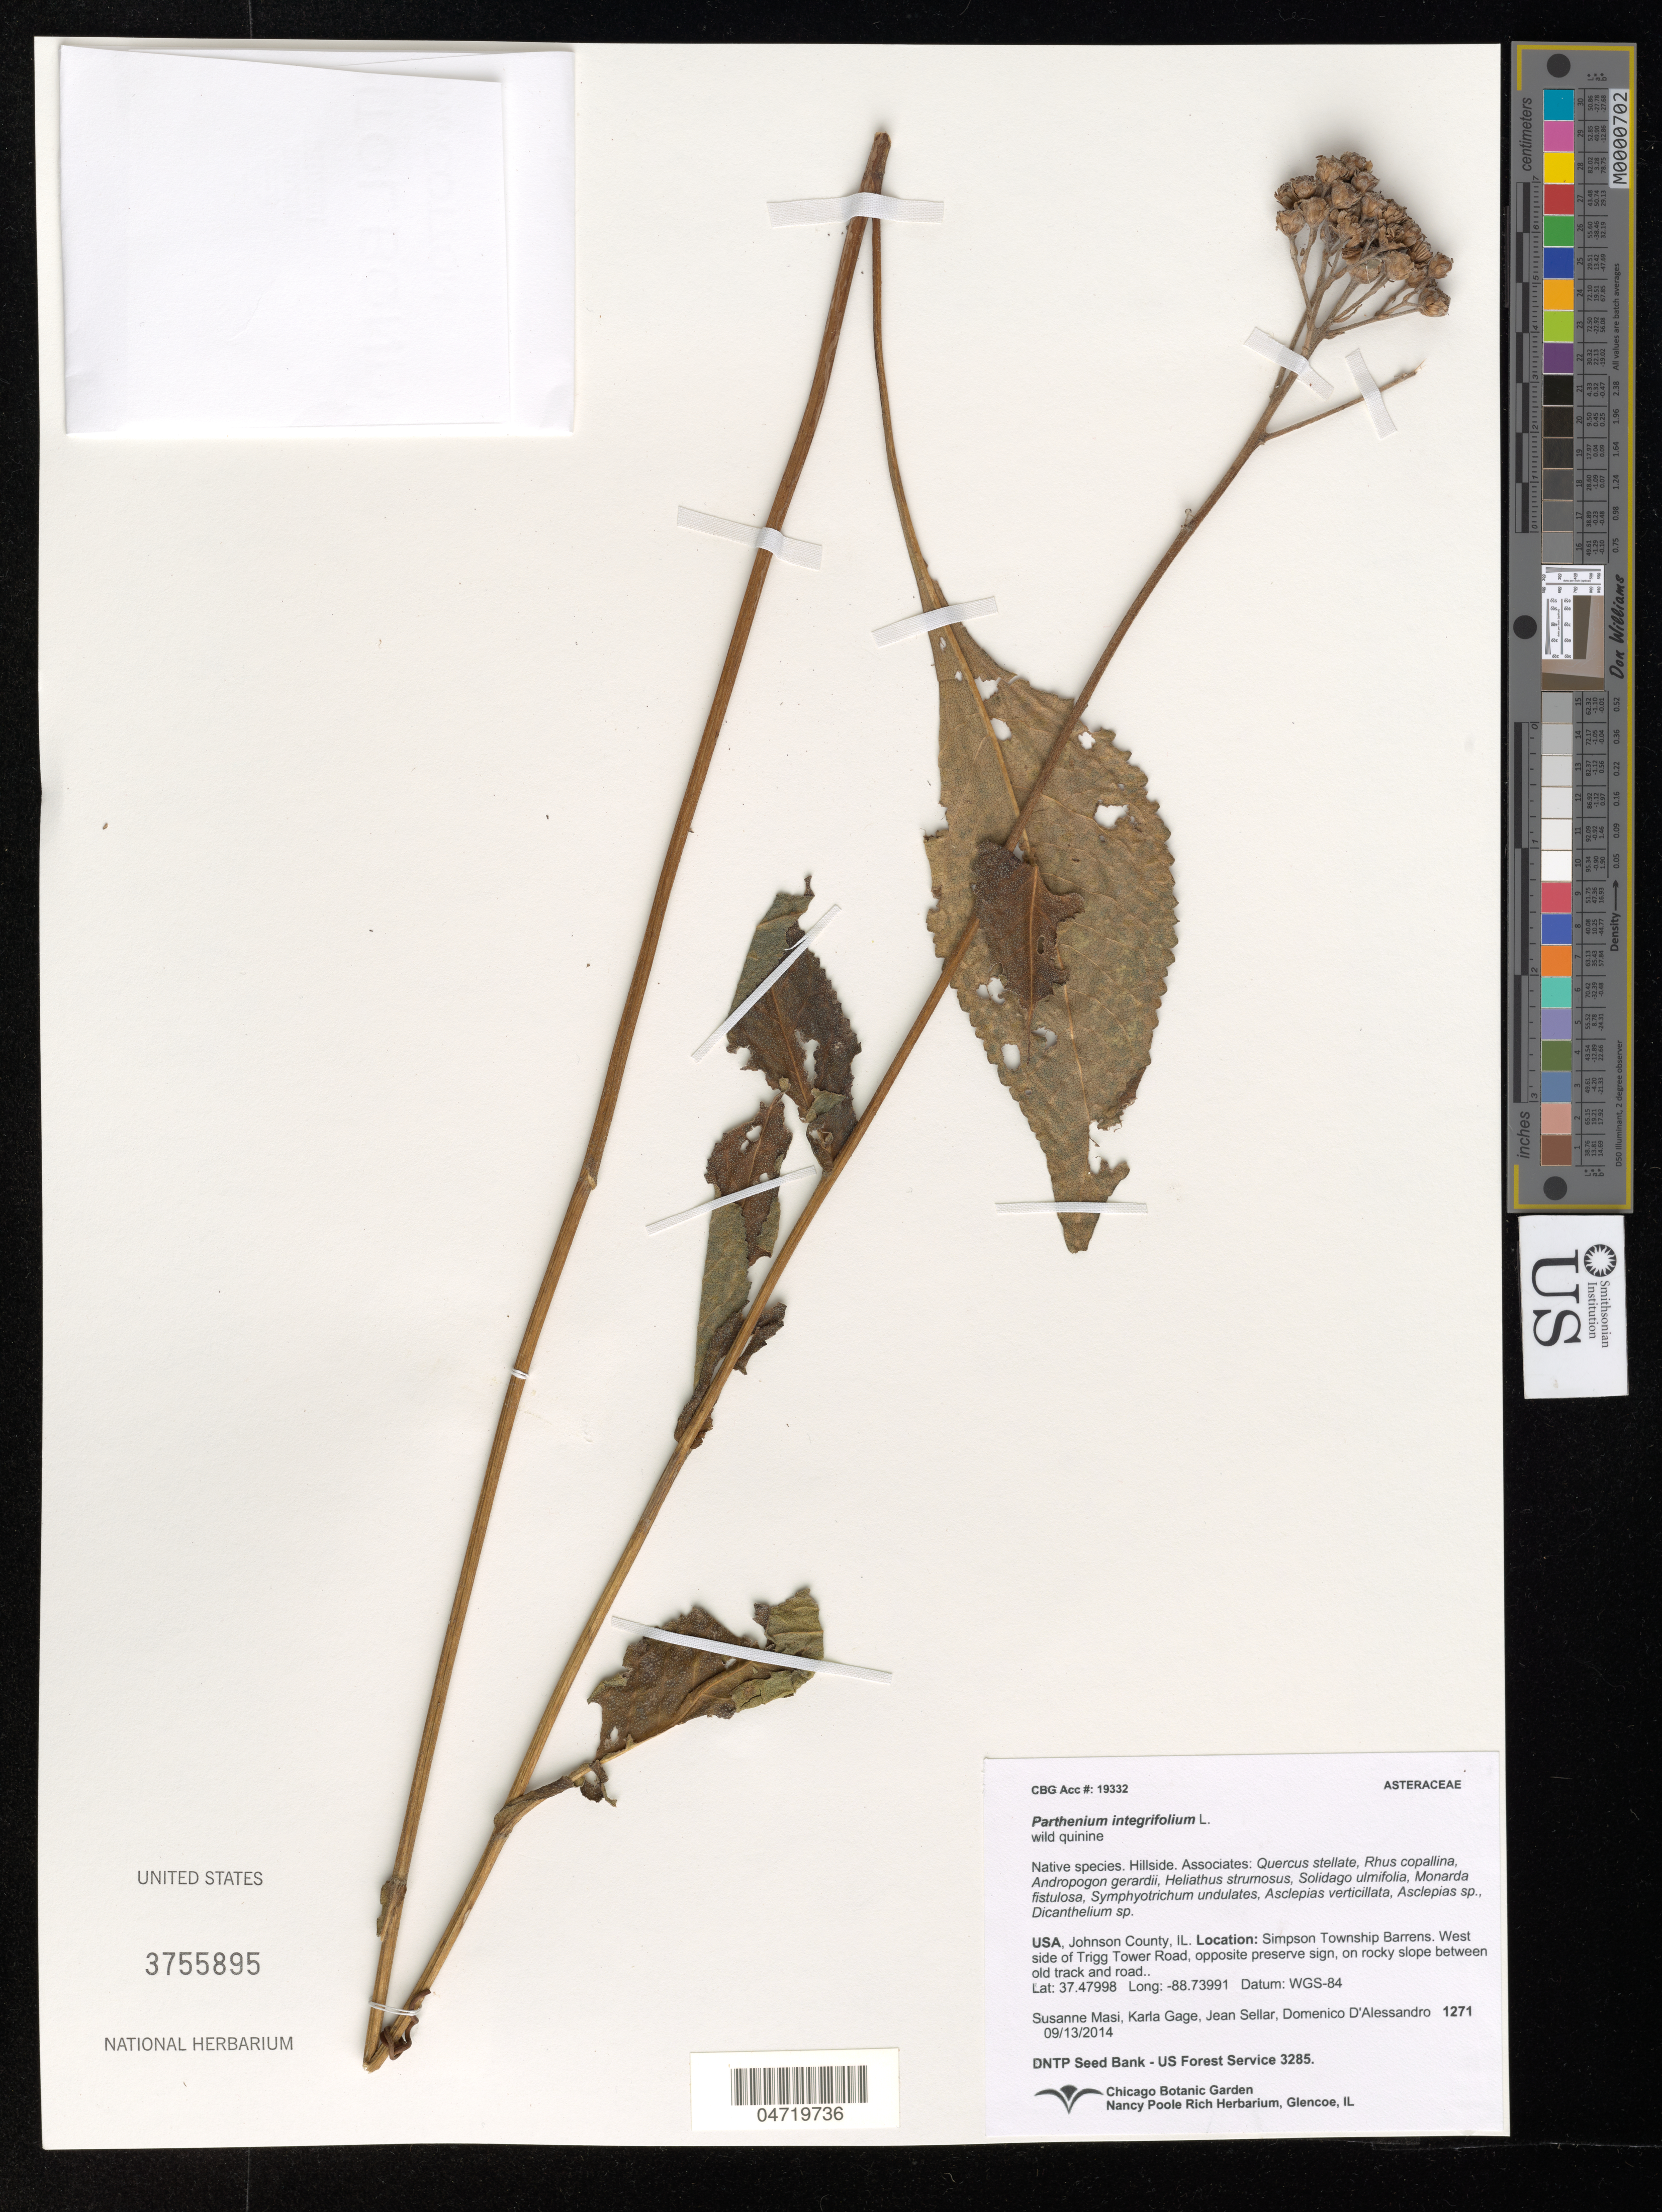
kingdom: Plantae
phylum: Tracheophyta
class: Magnoliopsida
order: Asterales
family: Asteraceae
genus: Parthenium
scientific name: Parthenium integrifolium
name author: L.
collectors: S. Masi, K. Gage, J. Sellar & D. D'alessandro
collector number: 1271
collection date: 2014-09-13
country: United States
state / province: Illinois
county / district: Johnson County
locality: Simpson Township Barrens, west side of Trigg Tower Rd, opposite preserve sign, on rocky slope between old track and road.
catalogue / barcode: US 3755895